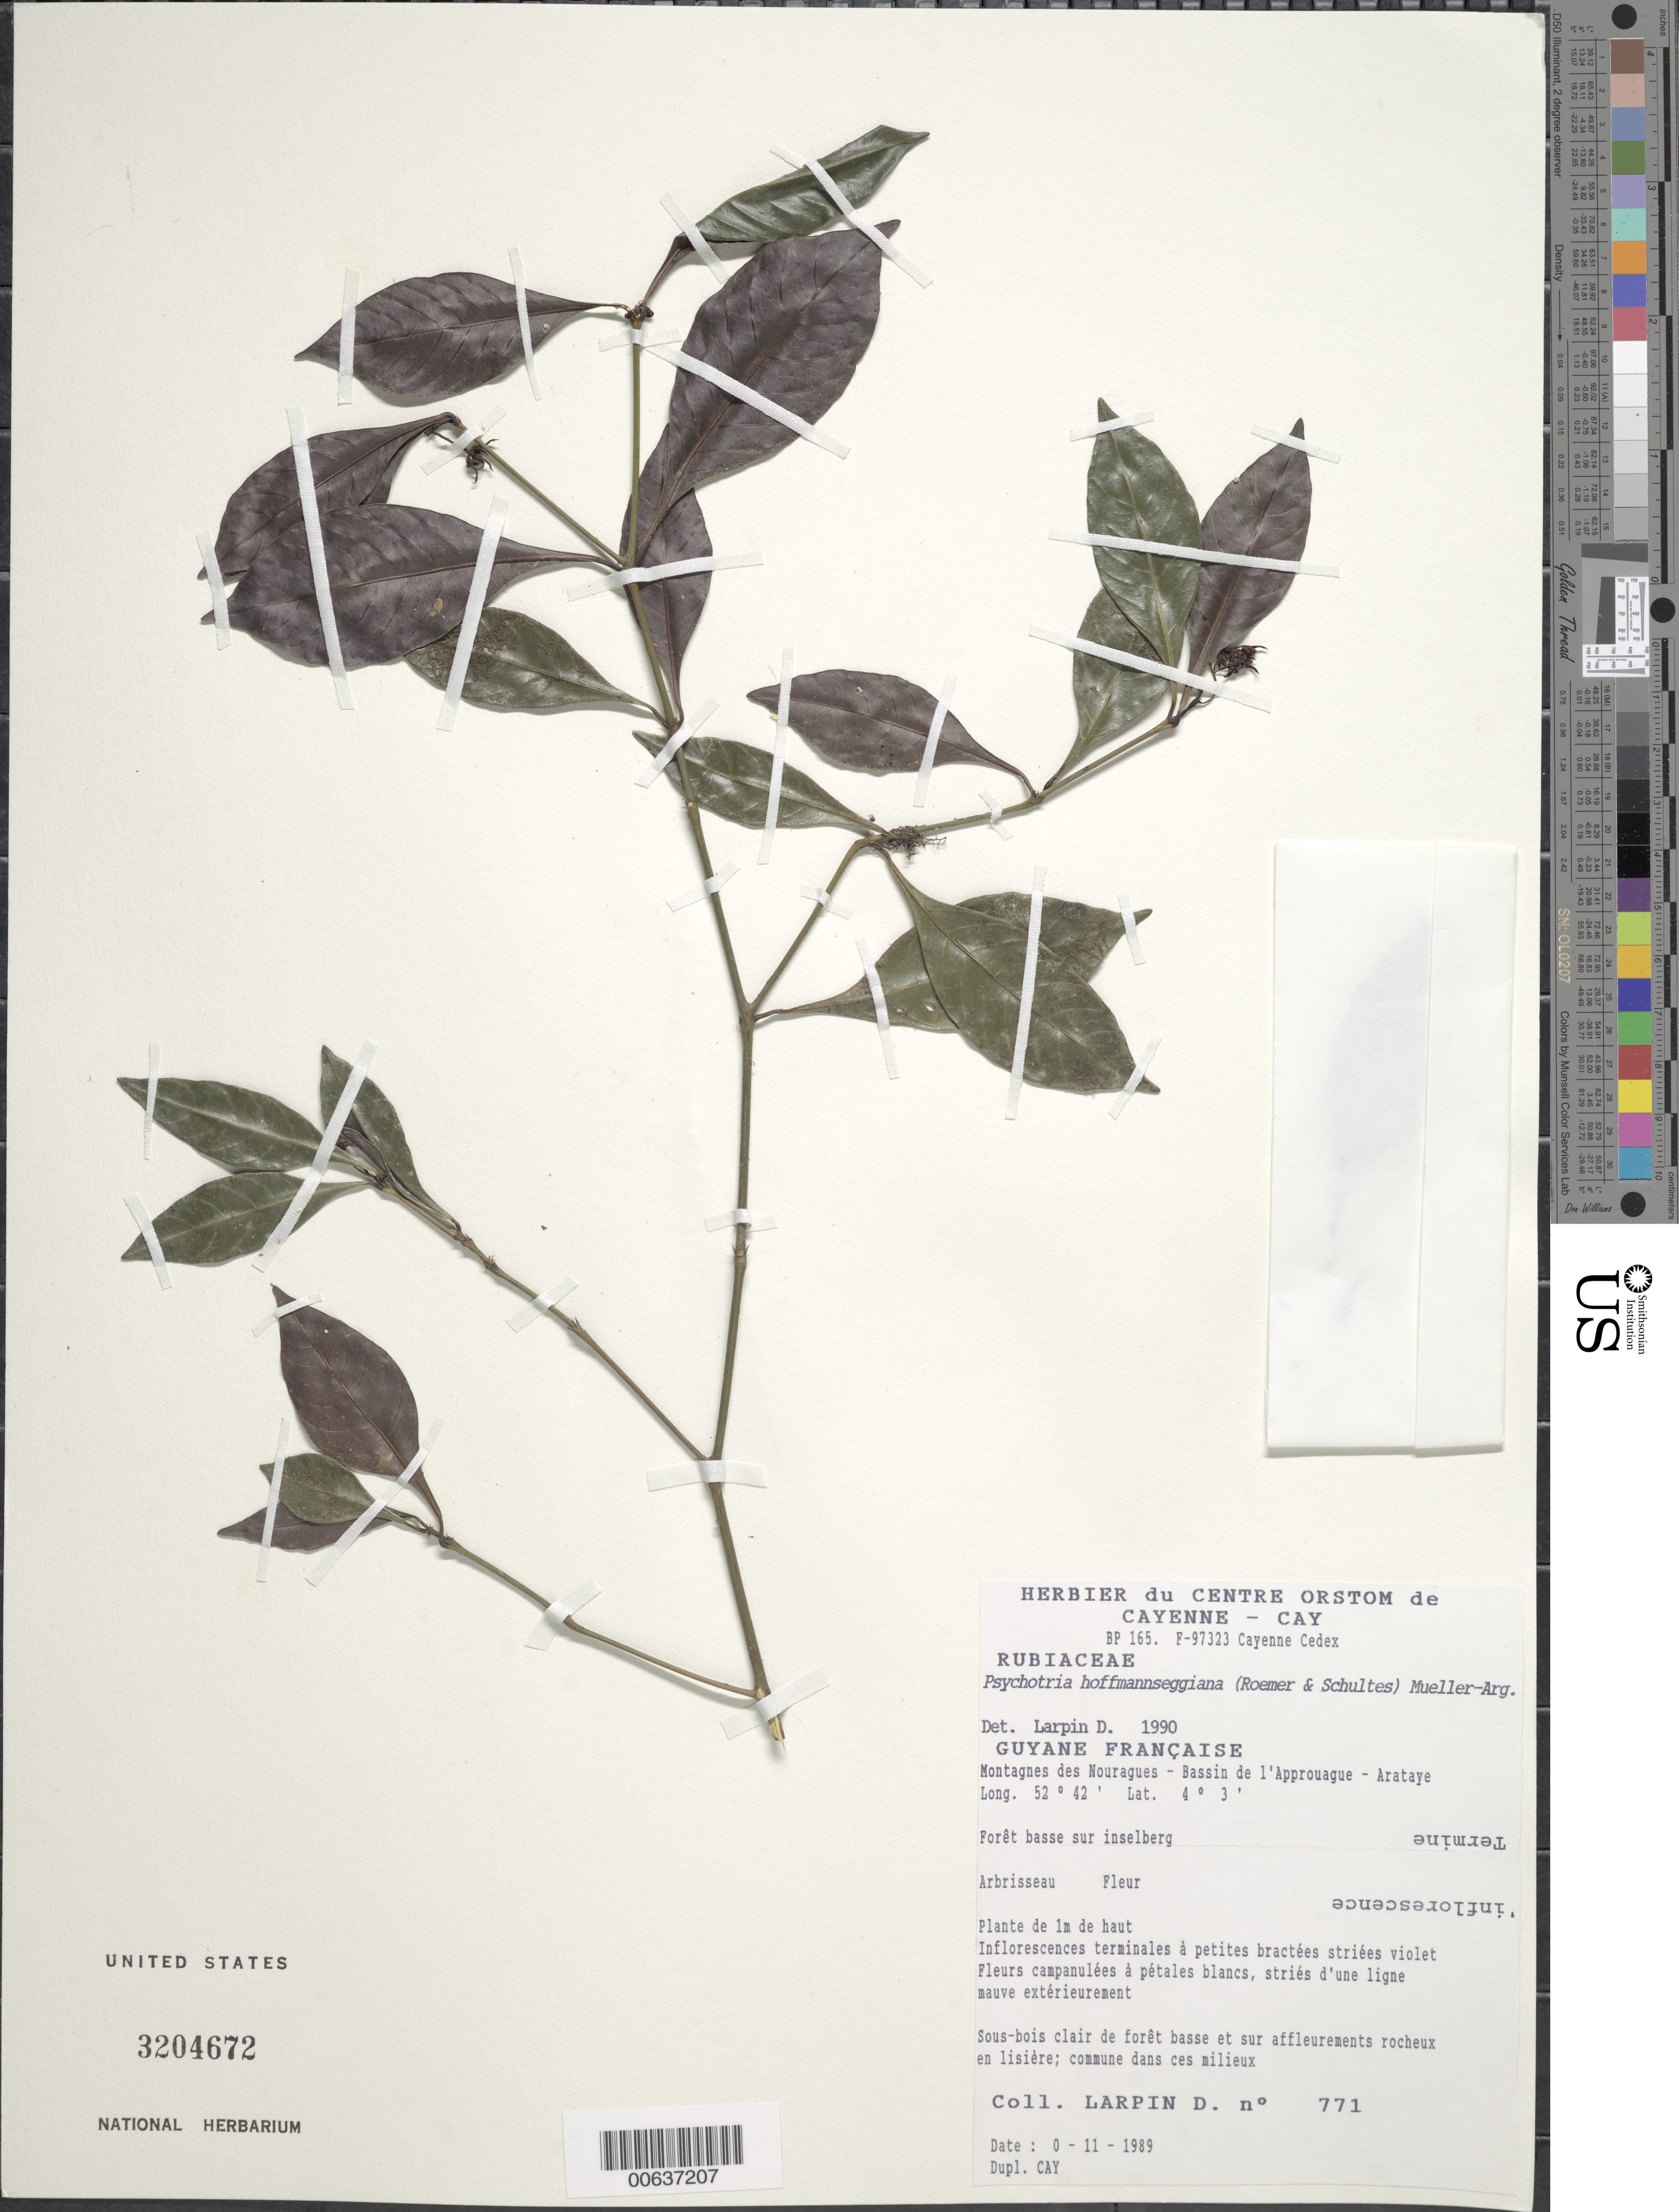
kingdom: Plantae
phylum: Tracheophyta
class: Magnoliopsida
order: Gentianales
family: Rubiaceae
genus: Palicourea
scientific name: Palicourea hoffmannseggiana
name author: (Roem. & Schult.) Borhidi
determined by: Kirkbride, J. H., Jr.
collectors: D. Larpin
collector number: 771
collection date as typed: Nov-89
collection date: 1989-11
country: French Guiana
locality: Station des Nouragues, Bassin de l'Approuague, Arataye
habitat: Foret basse sur inselberg. Sous-bois clair de foret basse et sur affleurements rocheux en lisiere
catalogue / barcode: US 3204672